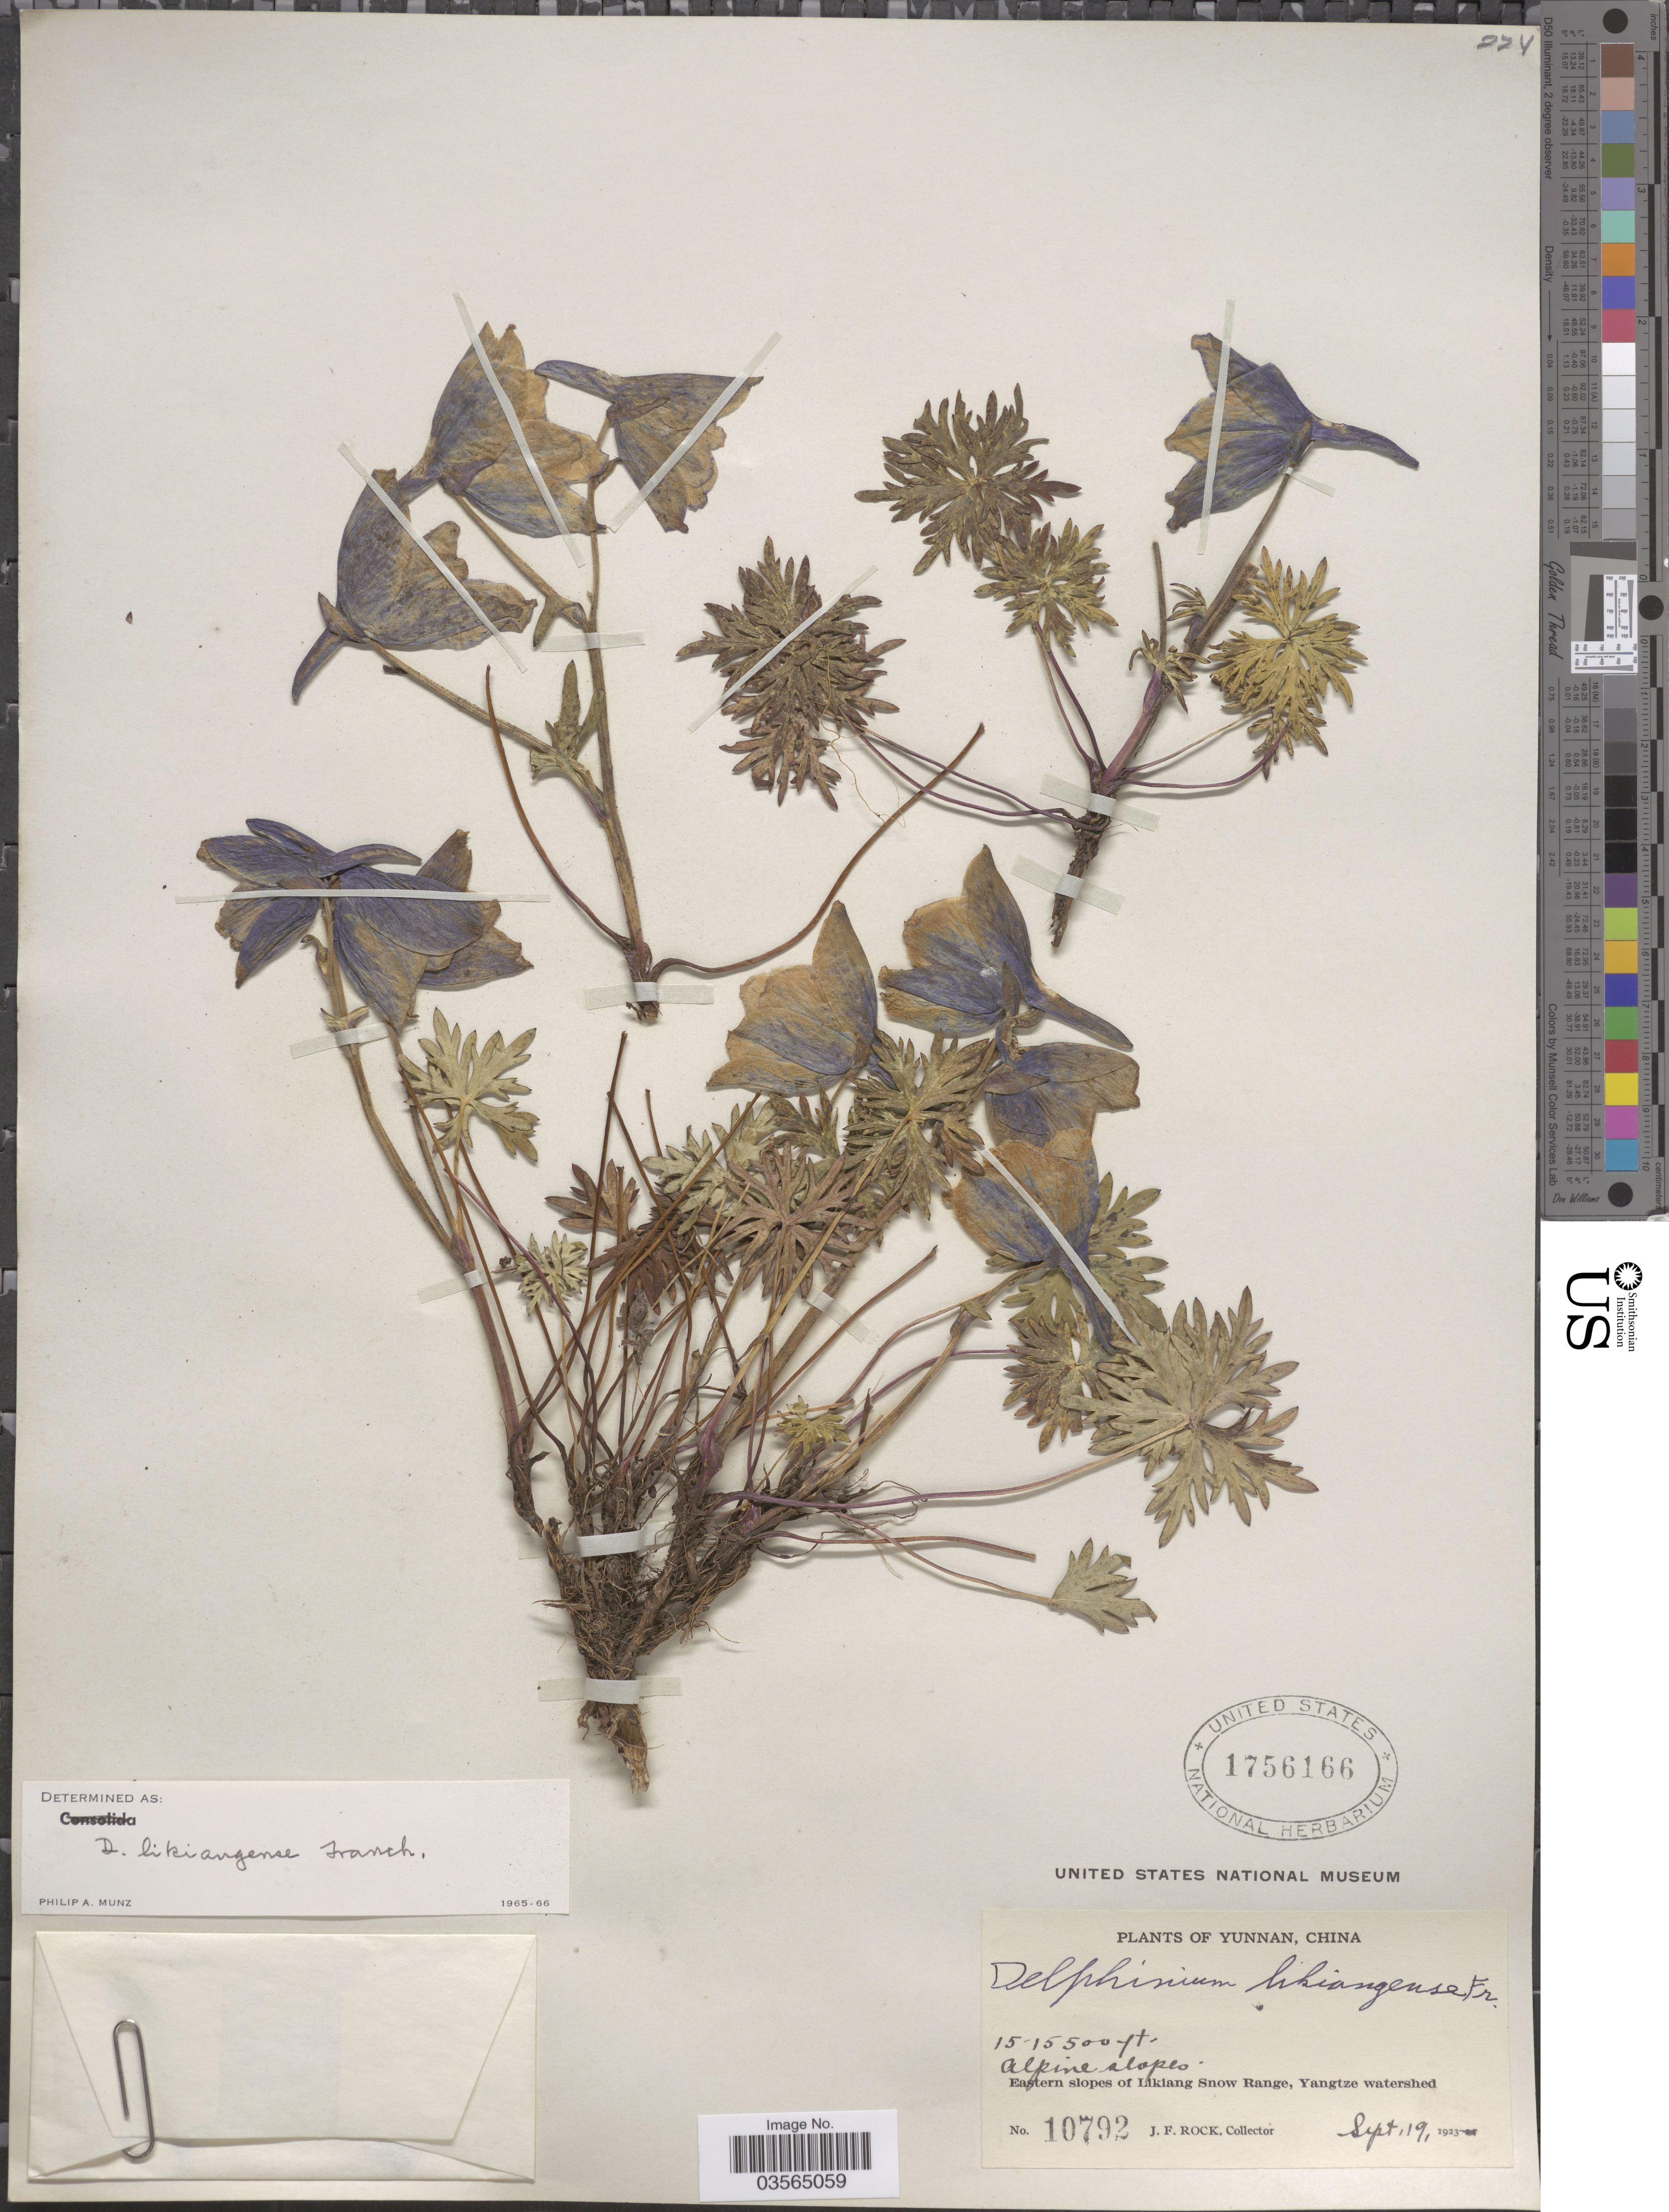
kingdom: Plantae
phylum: Tracheophyta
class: Magnoliopsida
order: Ranunculales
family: Ranunculaceae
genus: Delphinium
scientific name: Delphinium likiangense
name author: Franch.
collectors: J. Rock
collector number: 10792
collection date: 1923-09-19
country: China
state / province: Yunnan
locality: Eastern slopes of Likiang Snow Range, Yangtze watershed.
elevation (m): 4572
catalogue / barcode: US 1756166